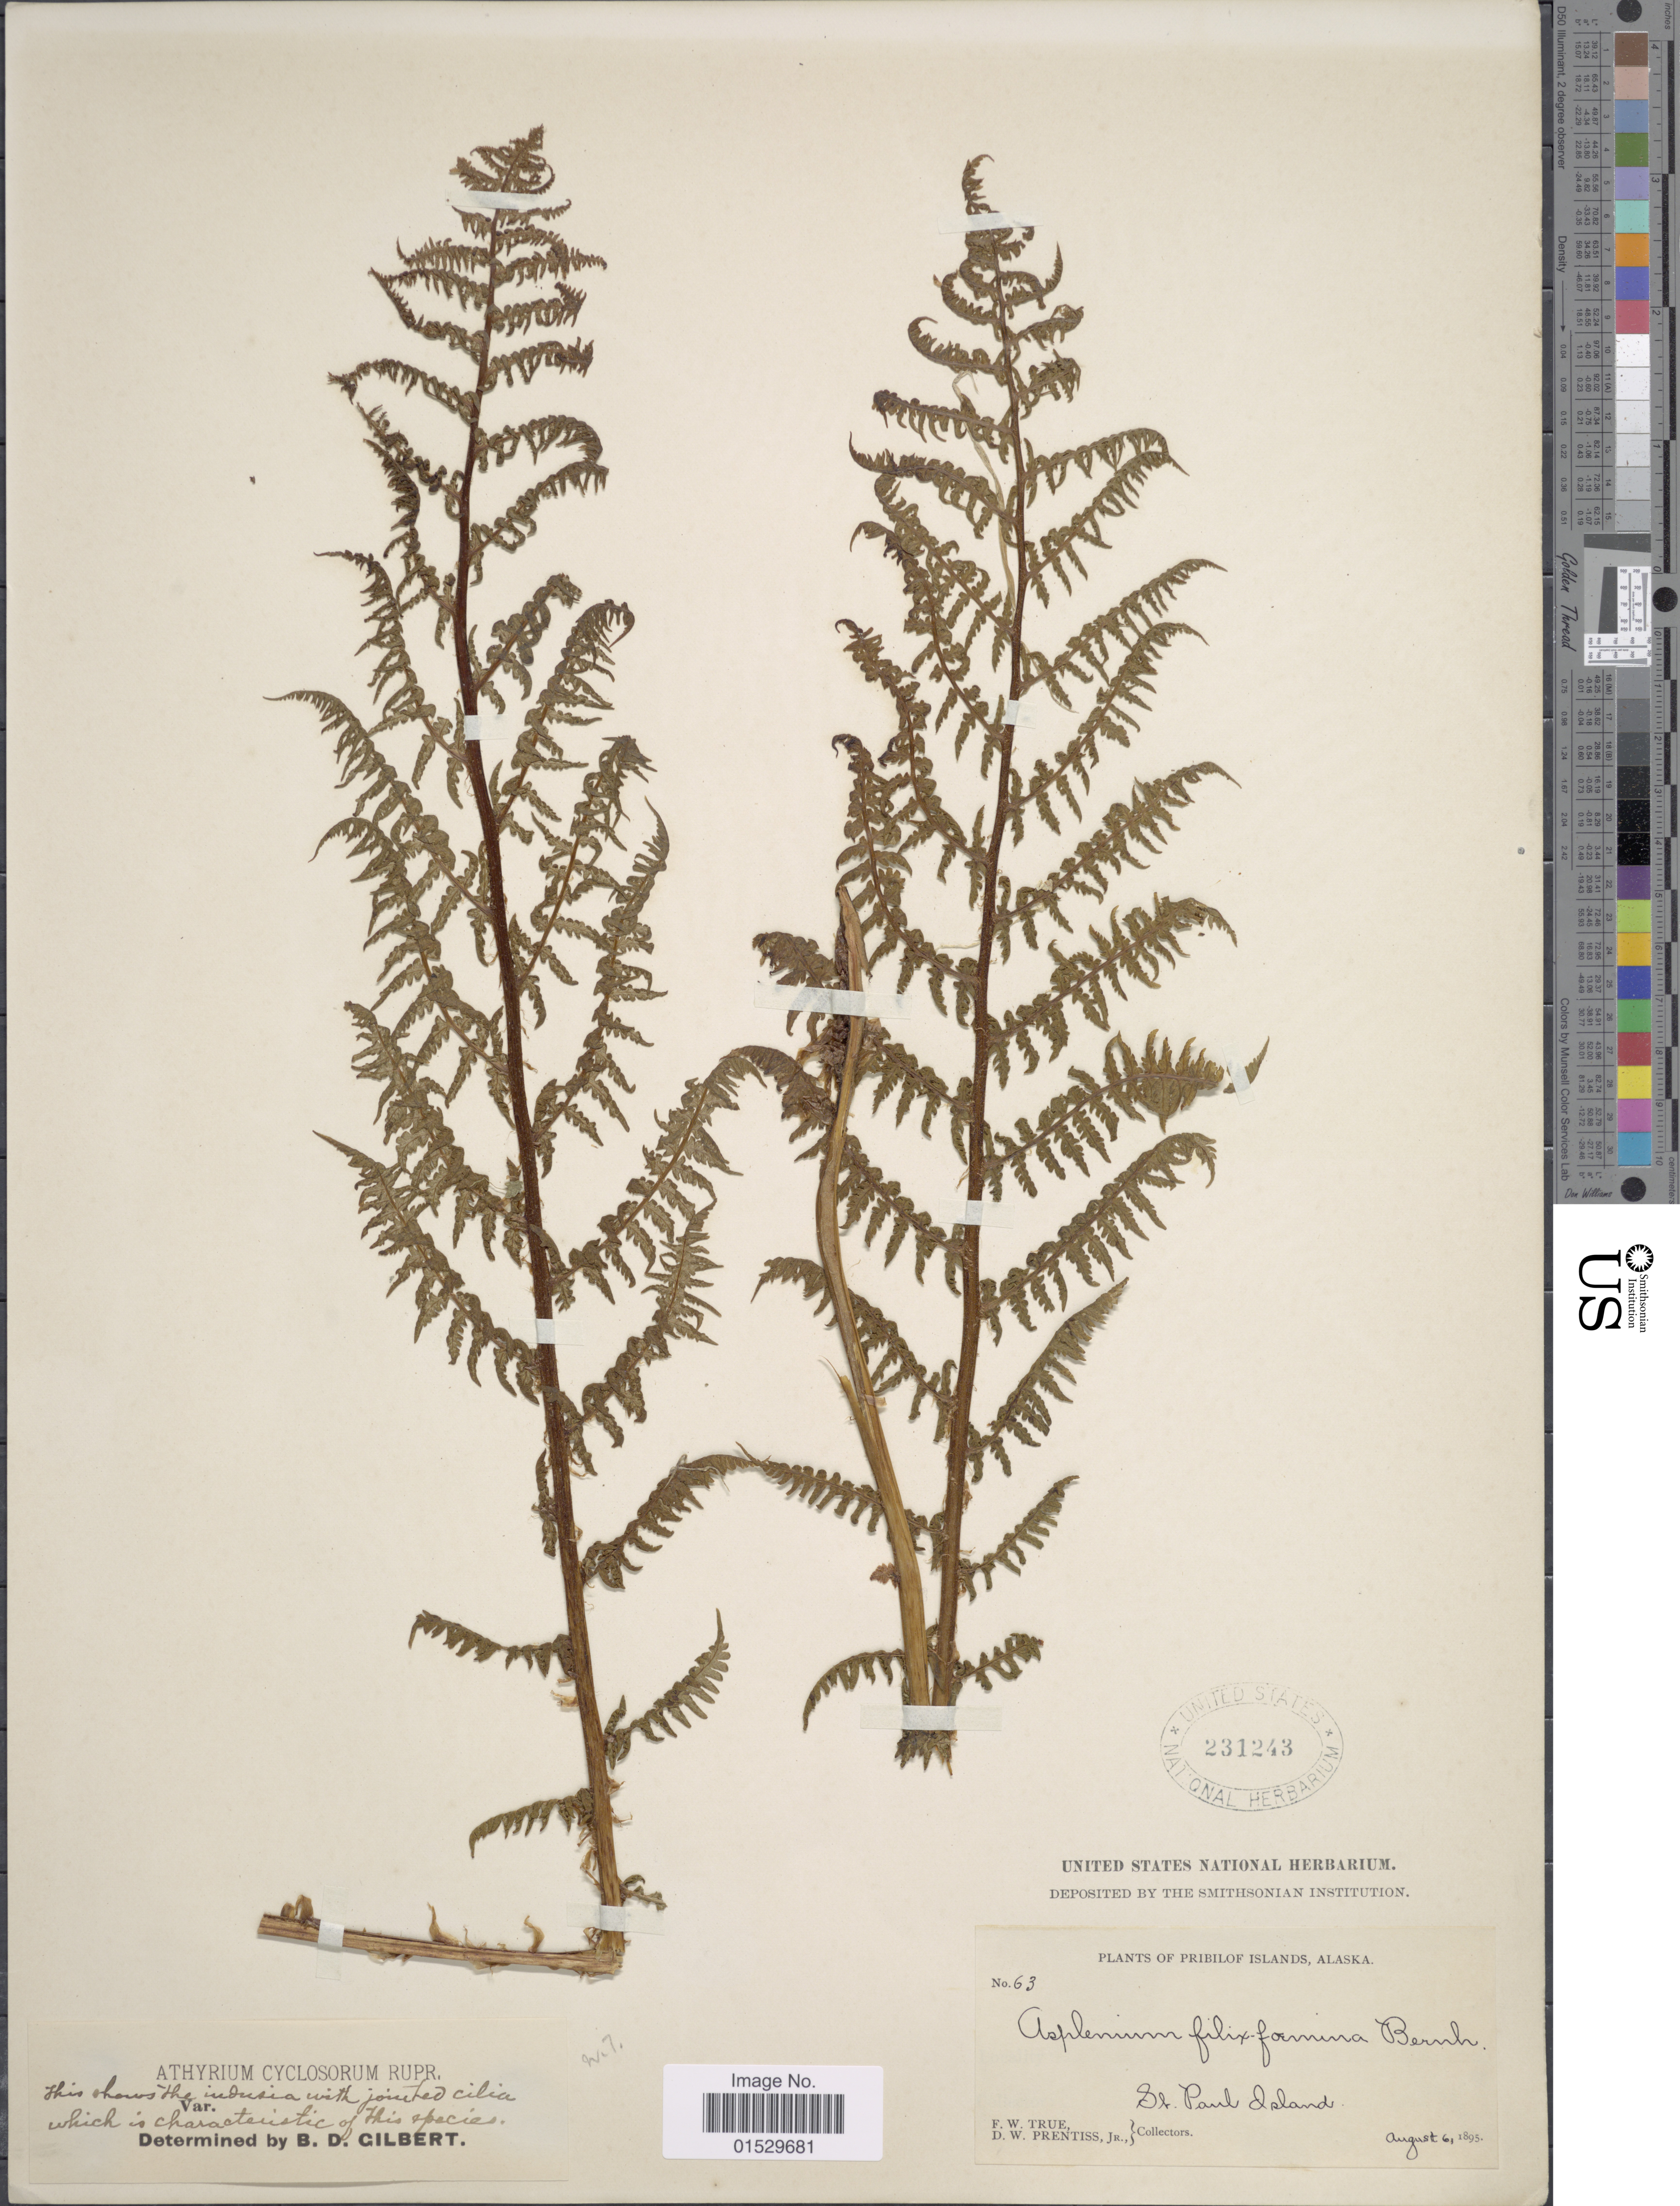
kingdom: Plantae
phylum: Tracheophyta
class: Polypodiopsida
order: Polypodiales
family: Athyriaceae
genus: Athyrium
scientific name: Athyrium filix-femina subsp. cyclosorum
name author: (Rupr.) C. Chr.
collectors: F. True & D. Prentiss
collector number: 63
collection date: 1895-08-06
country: United States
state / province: Alaska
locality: Pribilof Islands, St. Paul Island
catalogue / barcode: US 231243